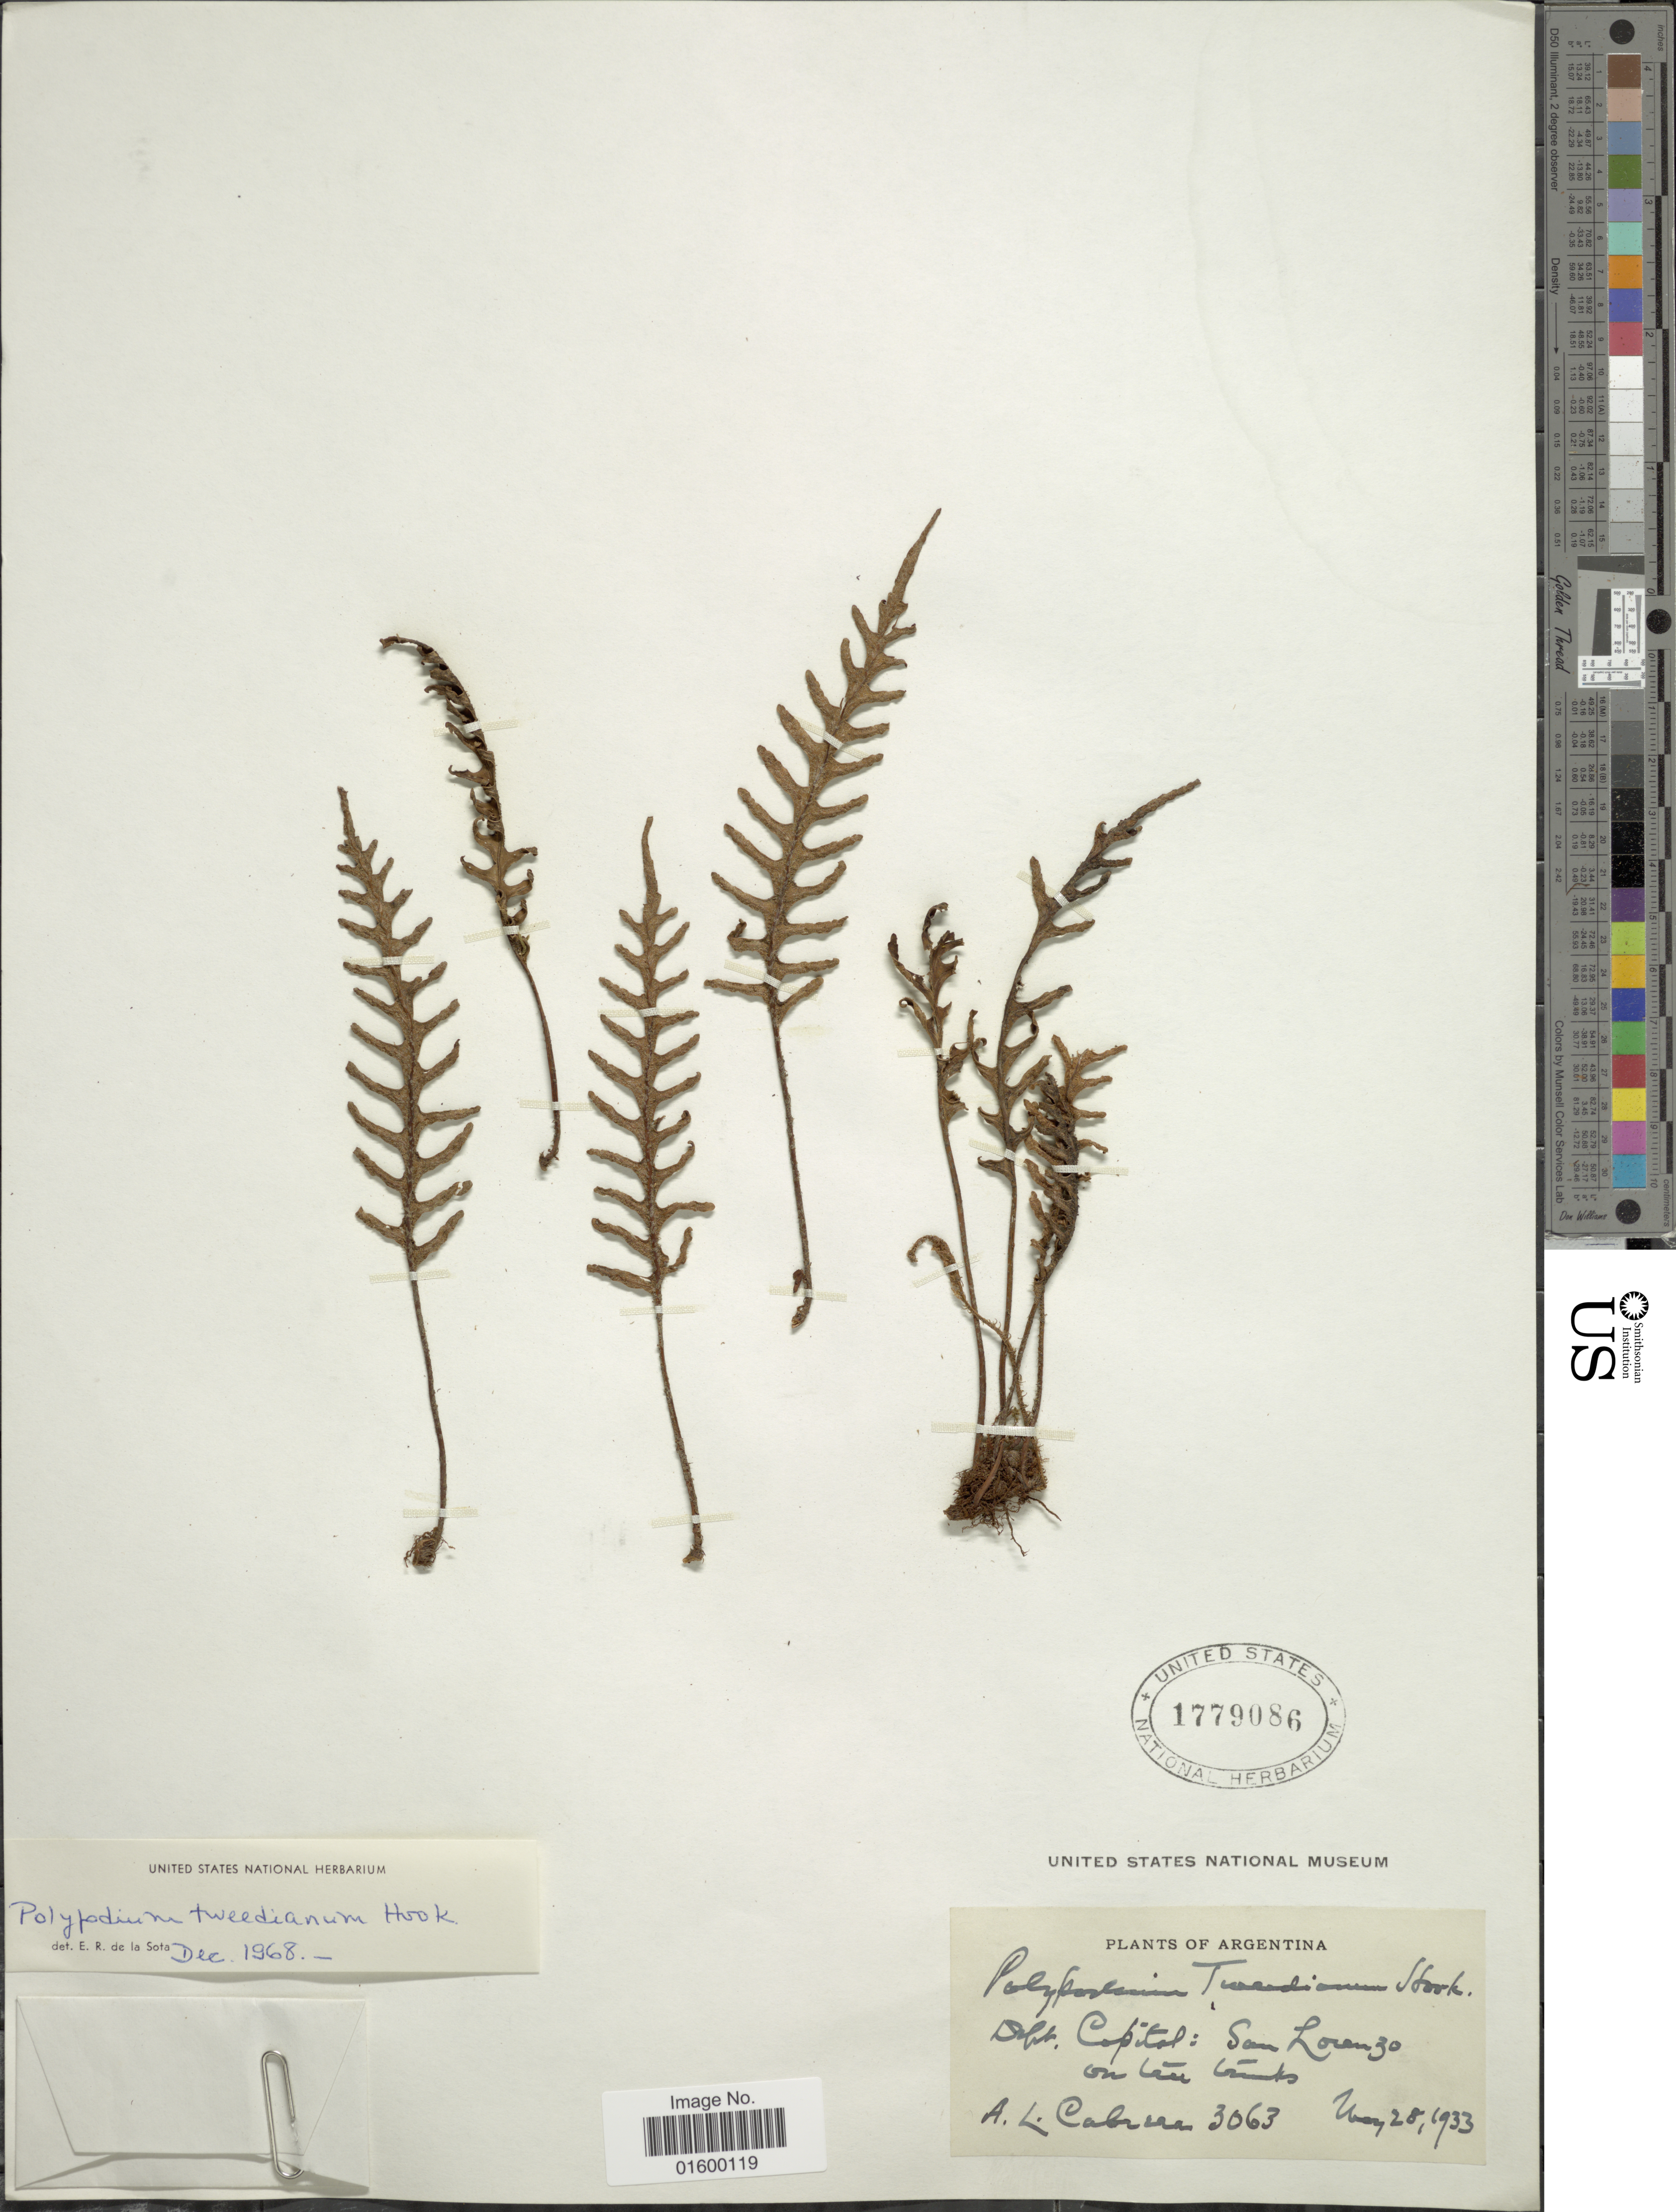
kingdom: Plantae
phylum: Tracheophyta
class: Polypodiopsida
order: Polypodiales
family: Polypodiaceae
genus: Pleopeltis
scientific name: Pleopeltis tweediana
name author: (Hook.) A.R. Sm.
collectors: A. L. Cabrera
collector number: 3063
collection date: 1933-05-28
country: Argentina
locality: Dept. Capital, San Lorenzo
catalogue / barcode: US 1779086